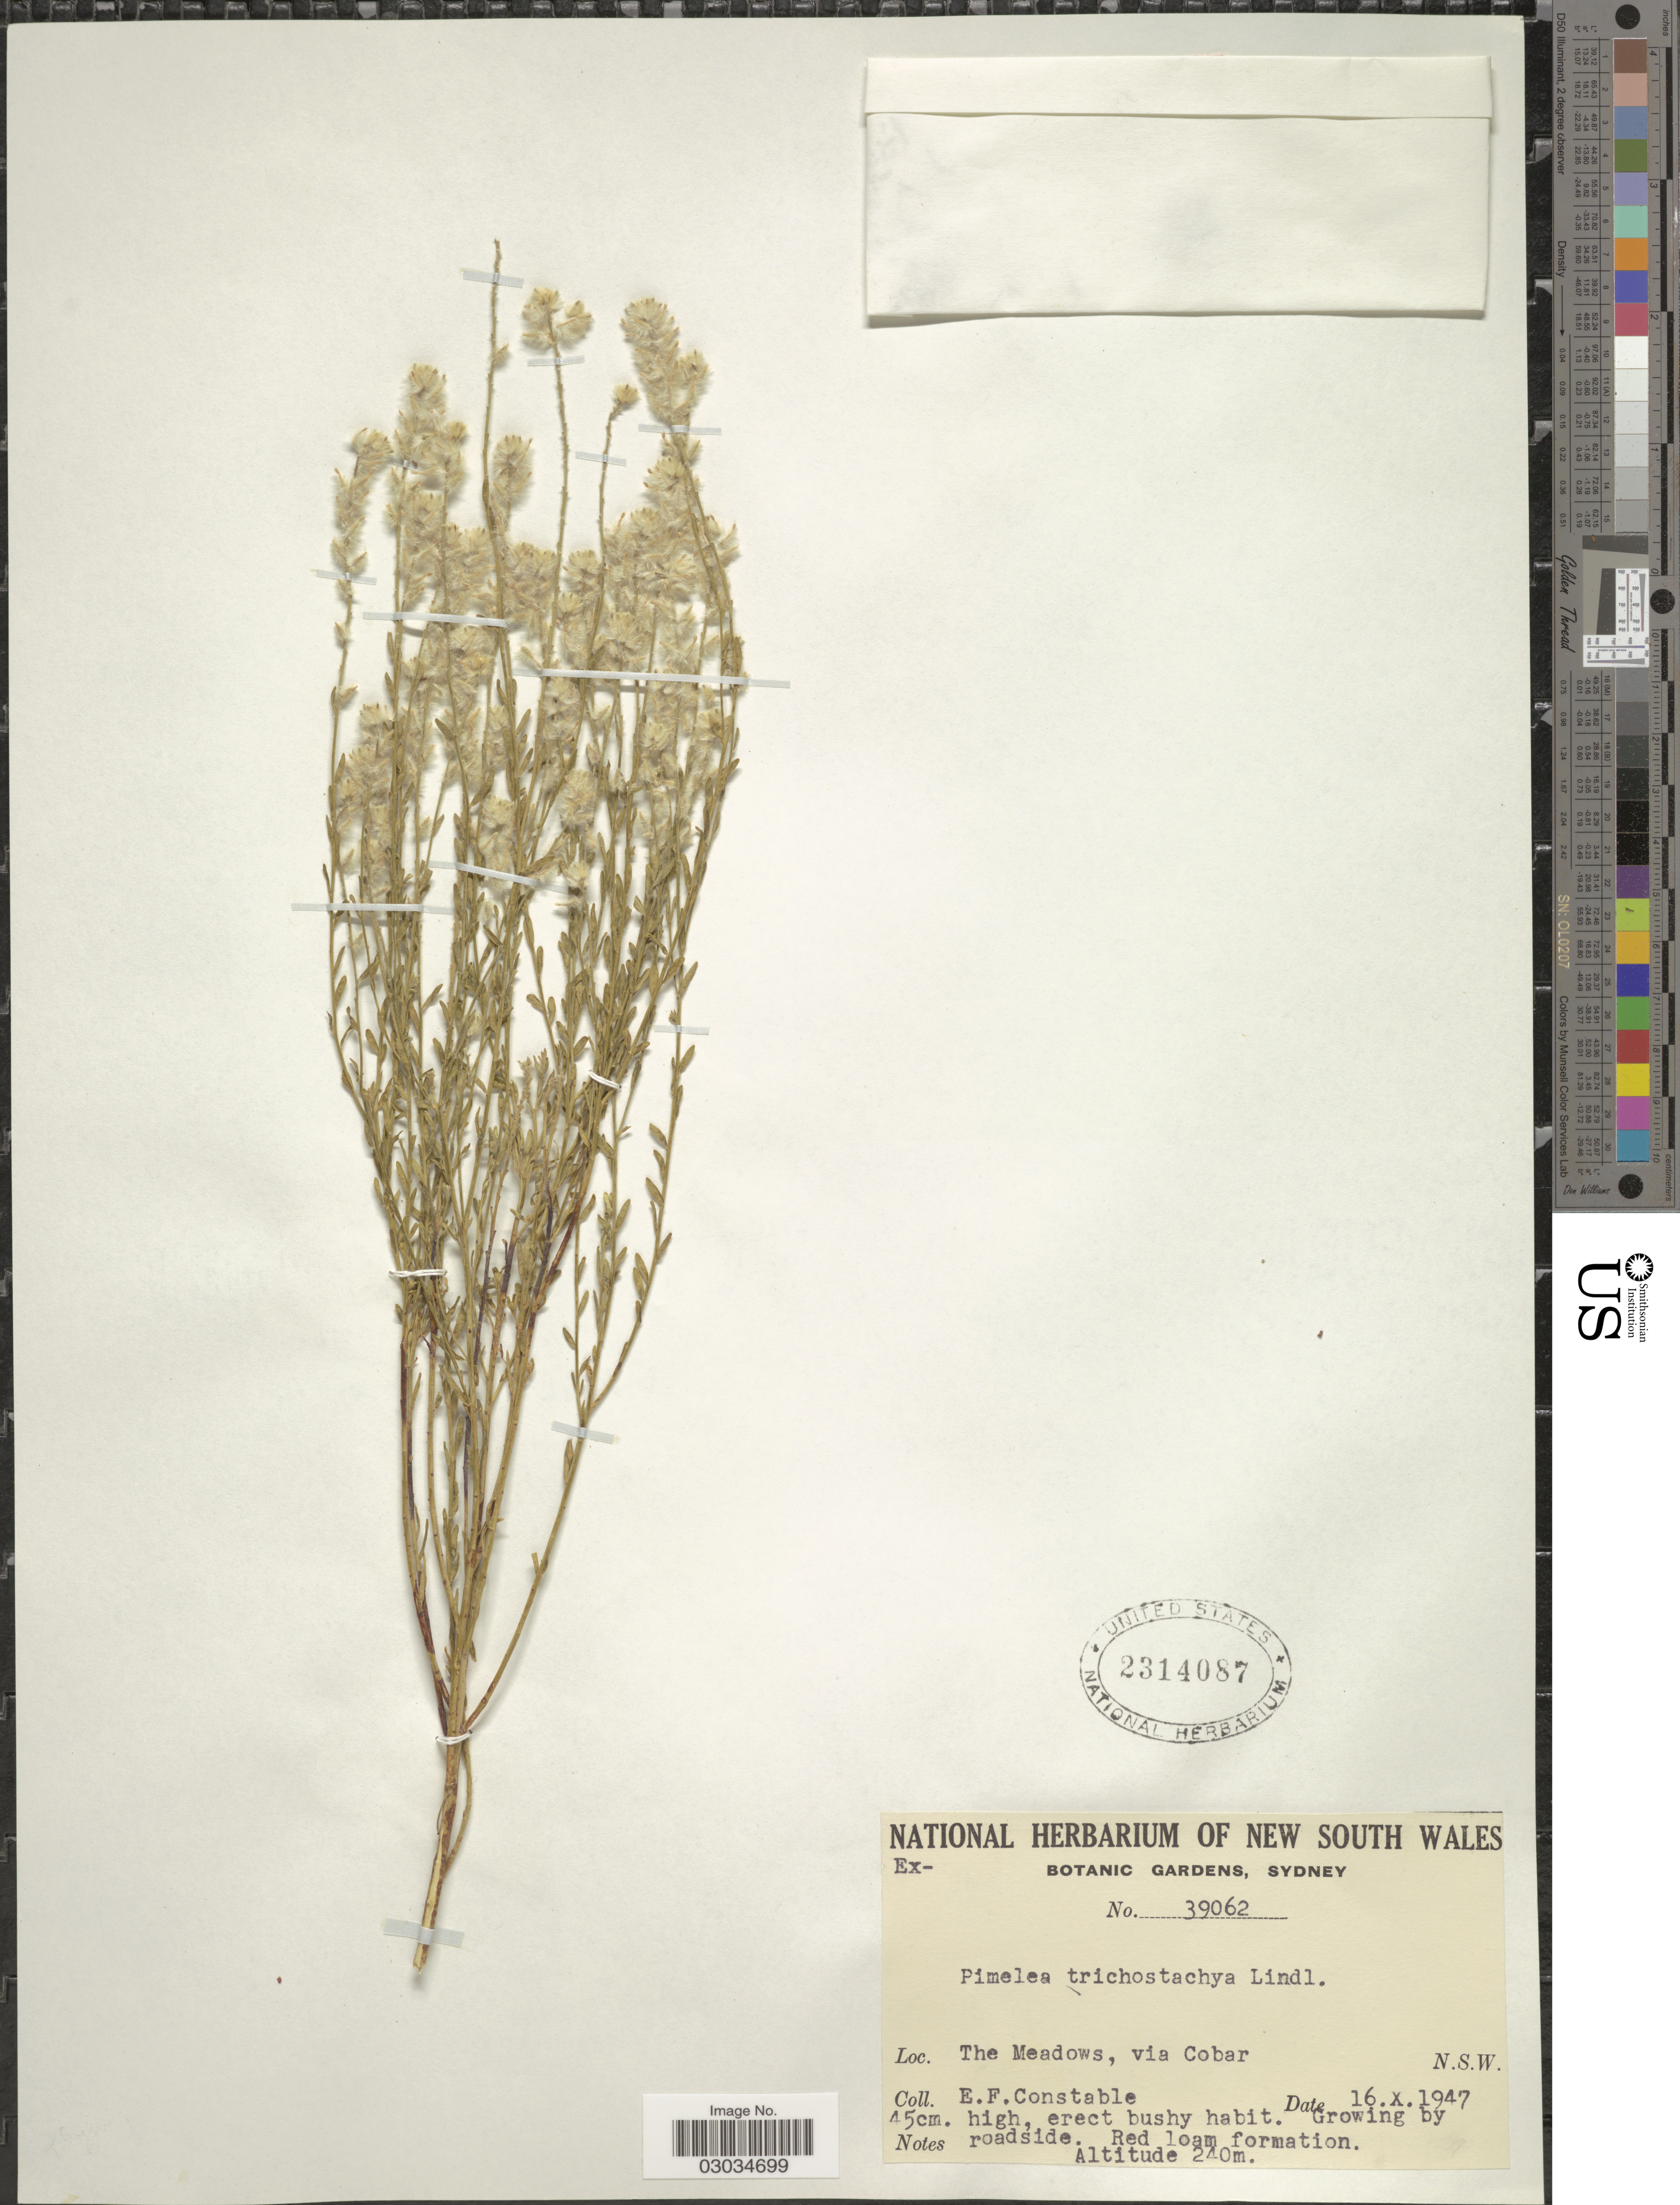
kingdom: Plantae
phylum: Tracheophyta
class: Magnoliopsida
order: Malvales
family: Thymelaeaceae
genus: Pimelea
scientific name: Pimelea trichostachya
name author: Lindl.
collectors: E. F. Constable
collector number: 39062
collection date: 1947-10-16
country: Australia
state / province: New South Wales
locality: The Meadows, via Cobar, N.S.W.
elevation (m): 240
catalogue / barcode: US 2314087